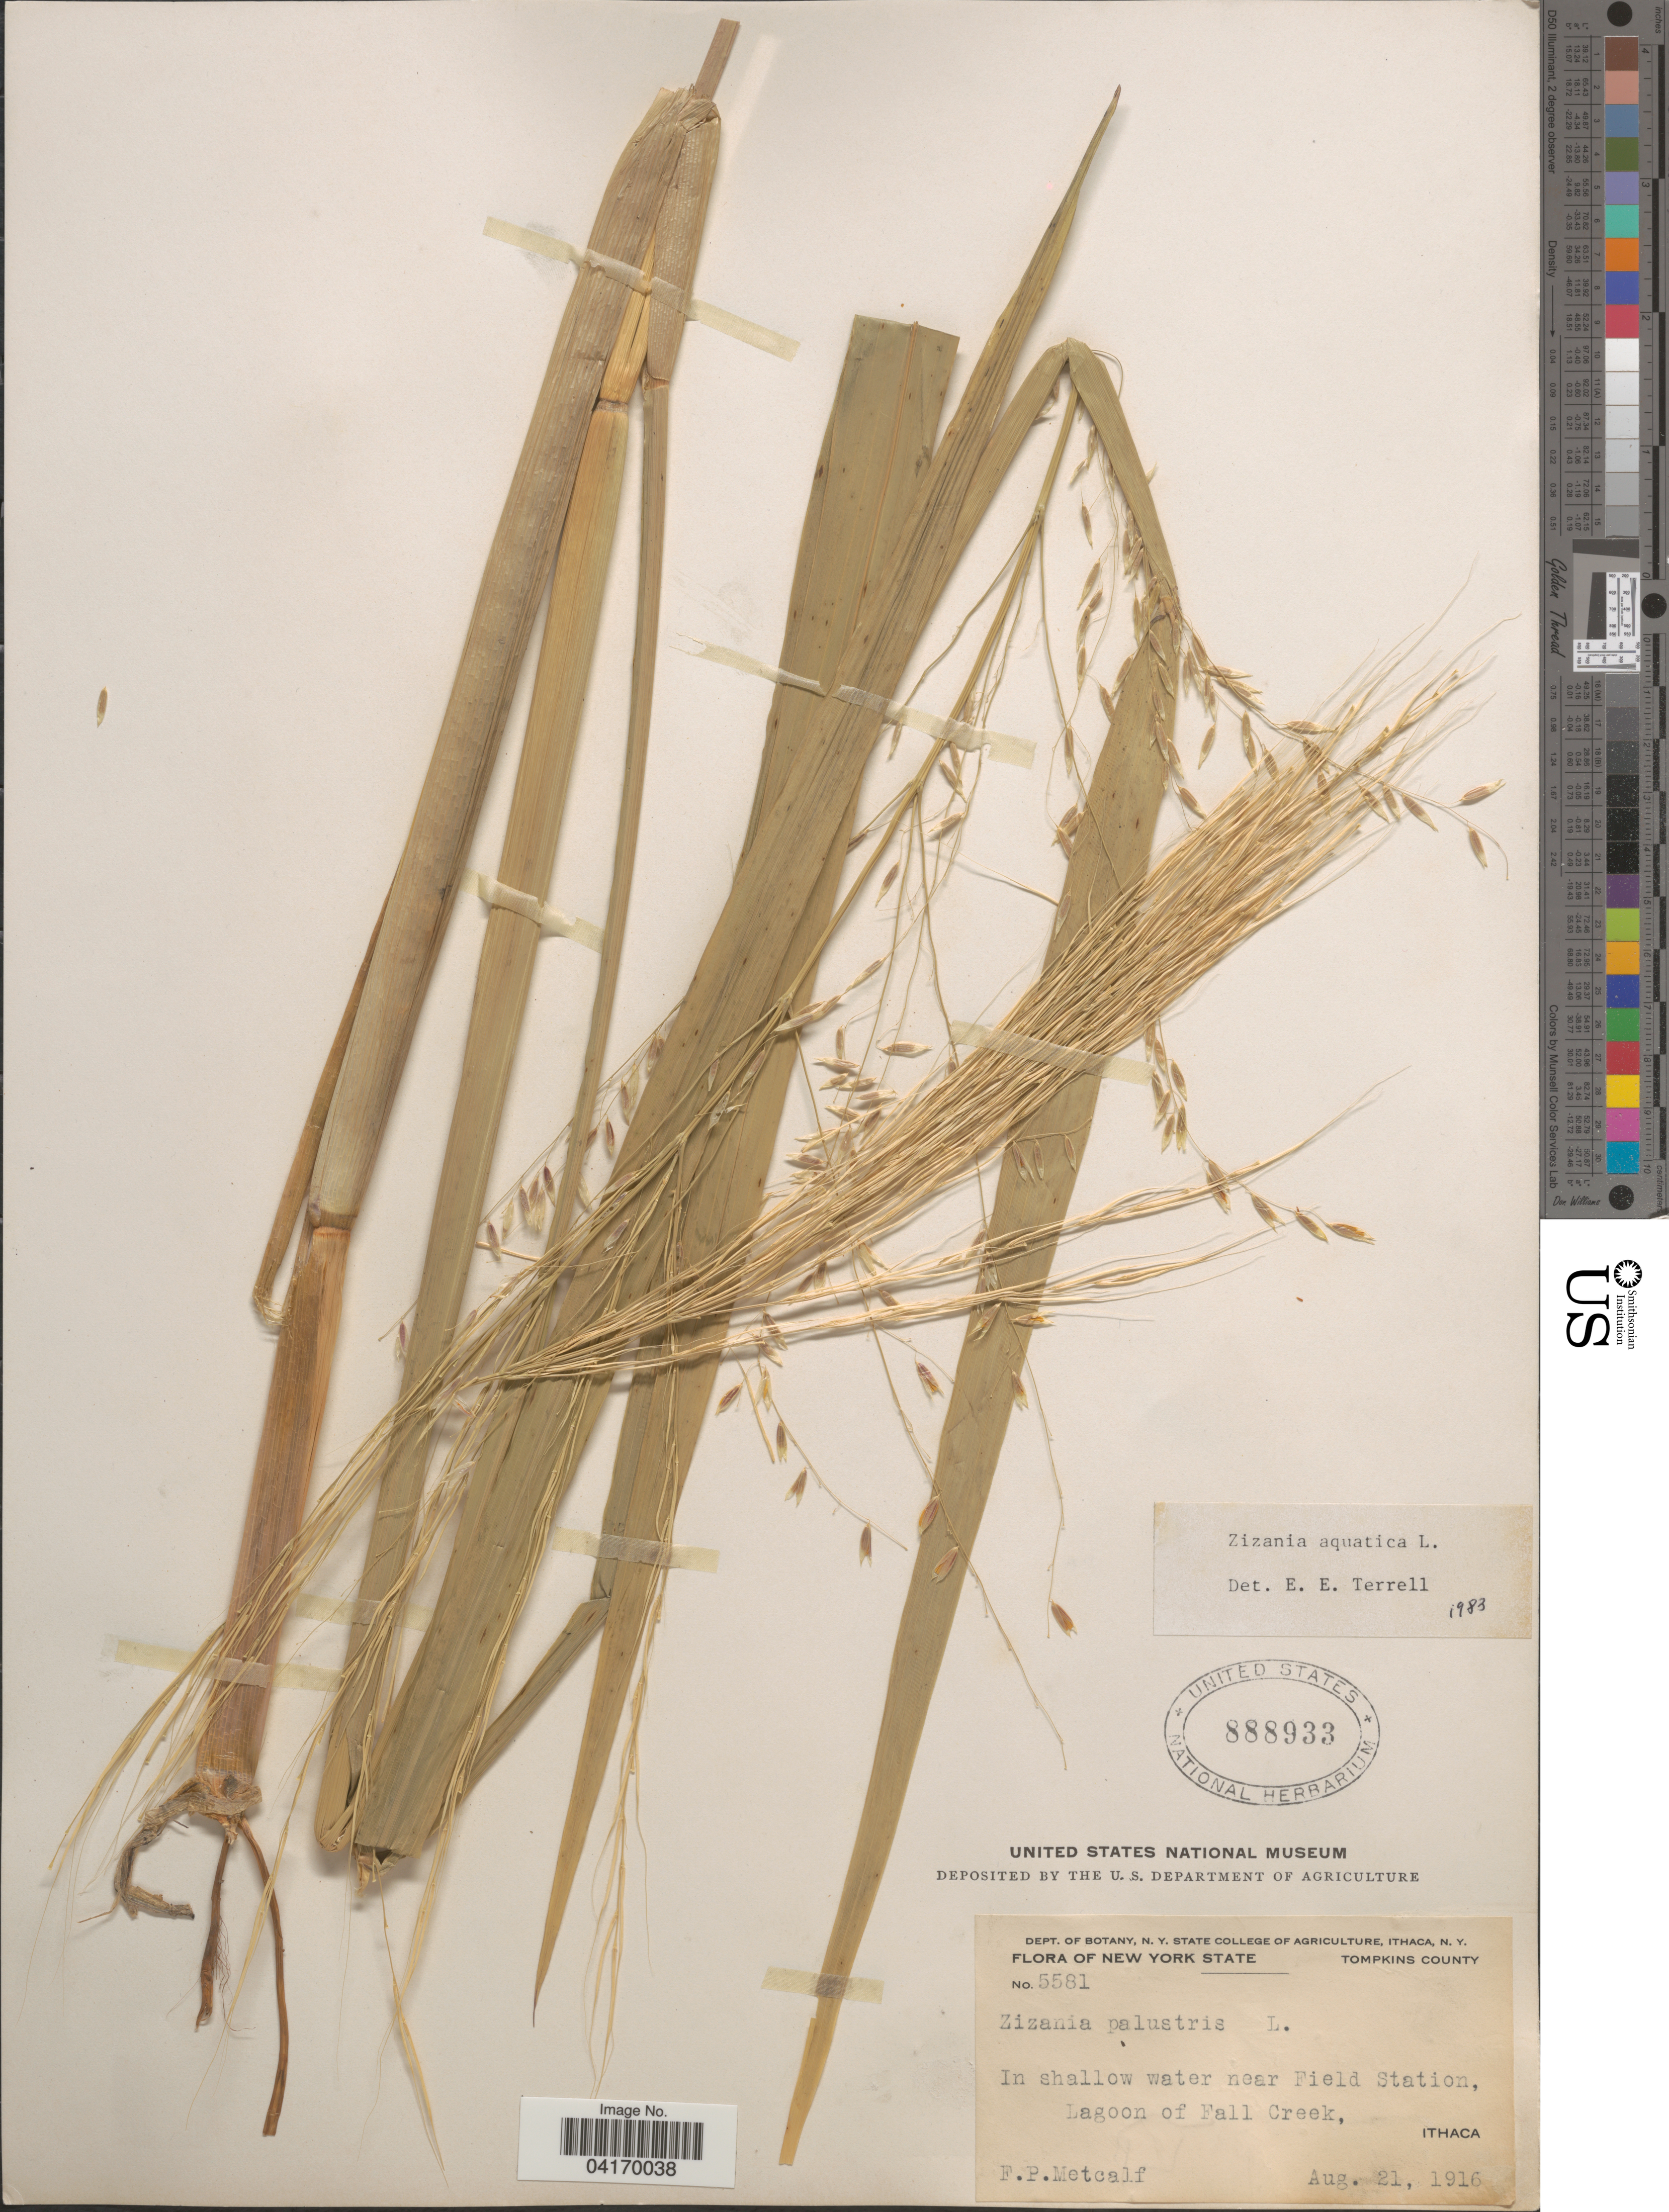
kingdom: Plantae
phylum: Tracheophyta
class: Liliopsida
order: Poales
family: Poaceae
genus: Zizania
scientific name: Zizania aquatica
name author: L.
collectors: F. Metcalf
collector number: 5581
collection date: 1916-08-21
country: United States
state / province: New York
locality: Tompkins County. In shallow water near Field Station, Lagoon of Fall Creek, Ithaca.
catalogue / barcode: US 888933